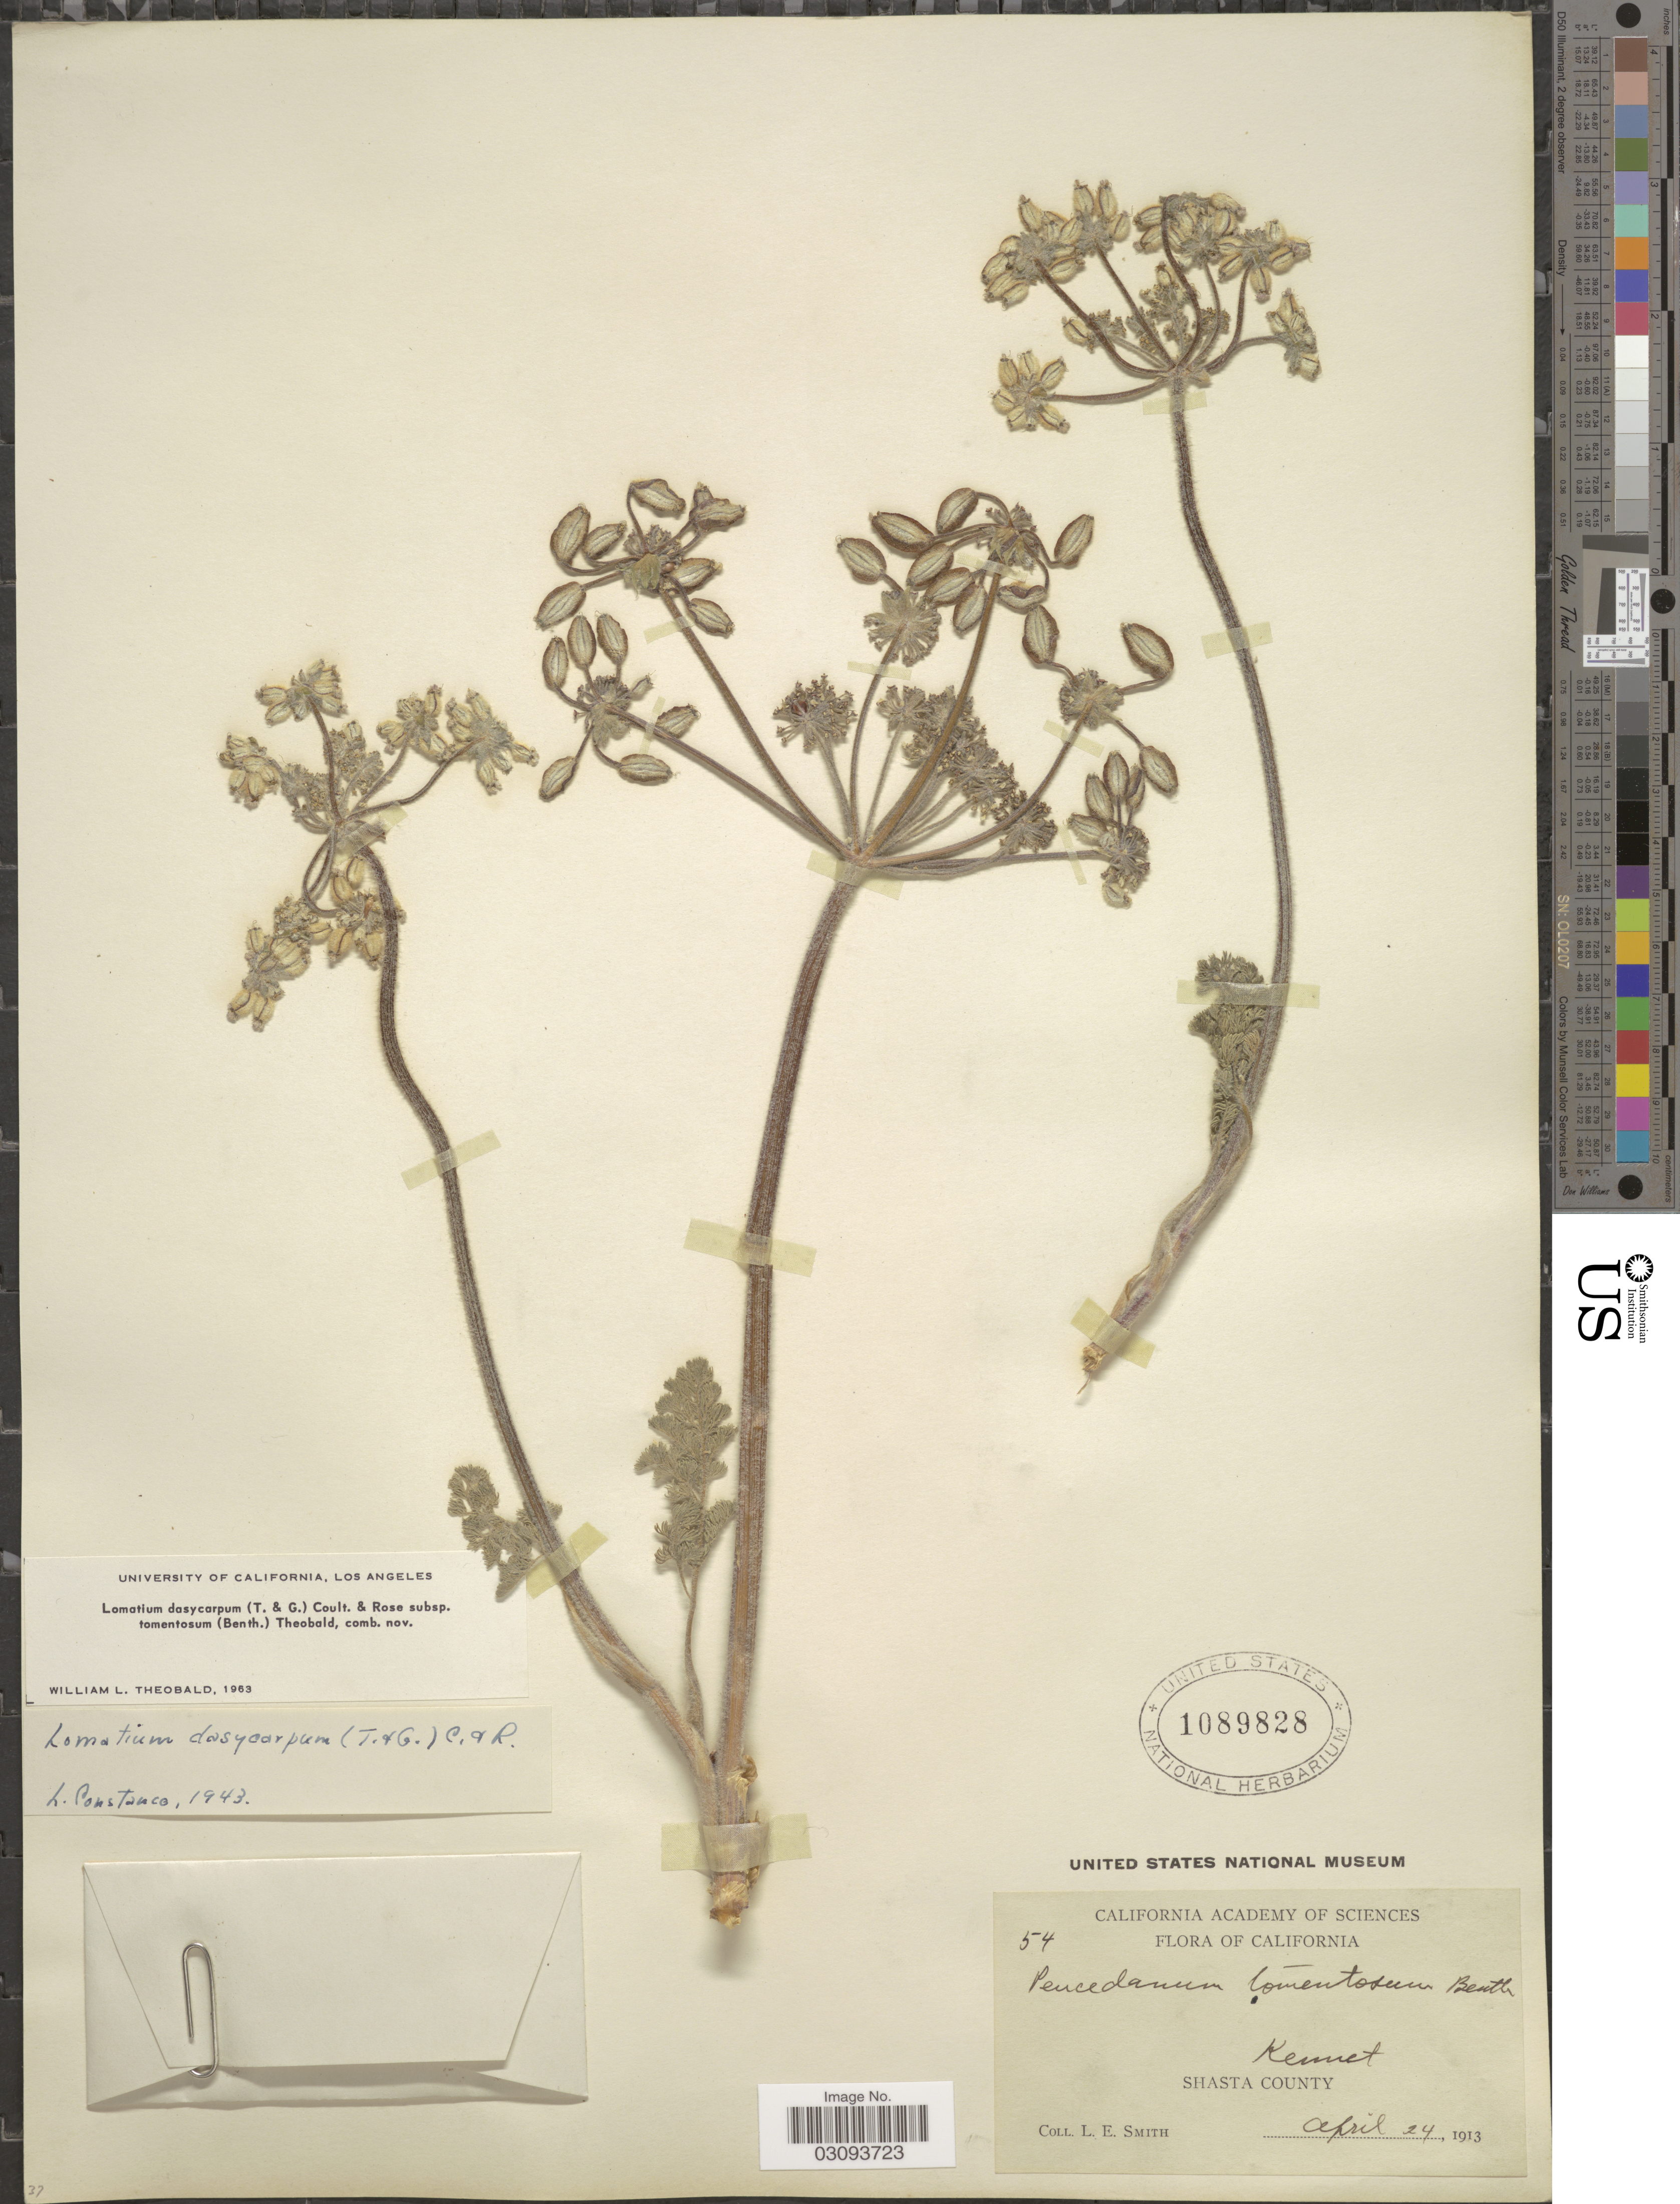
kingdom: Plantae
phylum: Tracheophyta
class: Magnoliopsida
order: Apiales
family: Apiaceae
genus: Lomatium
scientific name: Lomatium dasycarpum subsp. tomentosum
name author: (Benth.) W.L. Theob.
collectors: L. E. Smith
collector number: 54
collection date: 1913-04-24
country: United States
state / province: California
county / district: Shasta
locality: Kennet. Shasta County.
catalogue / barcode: US 1089828